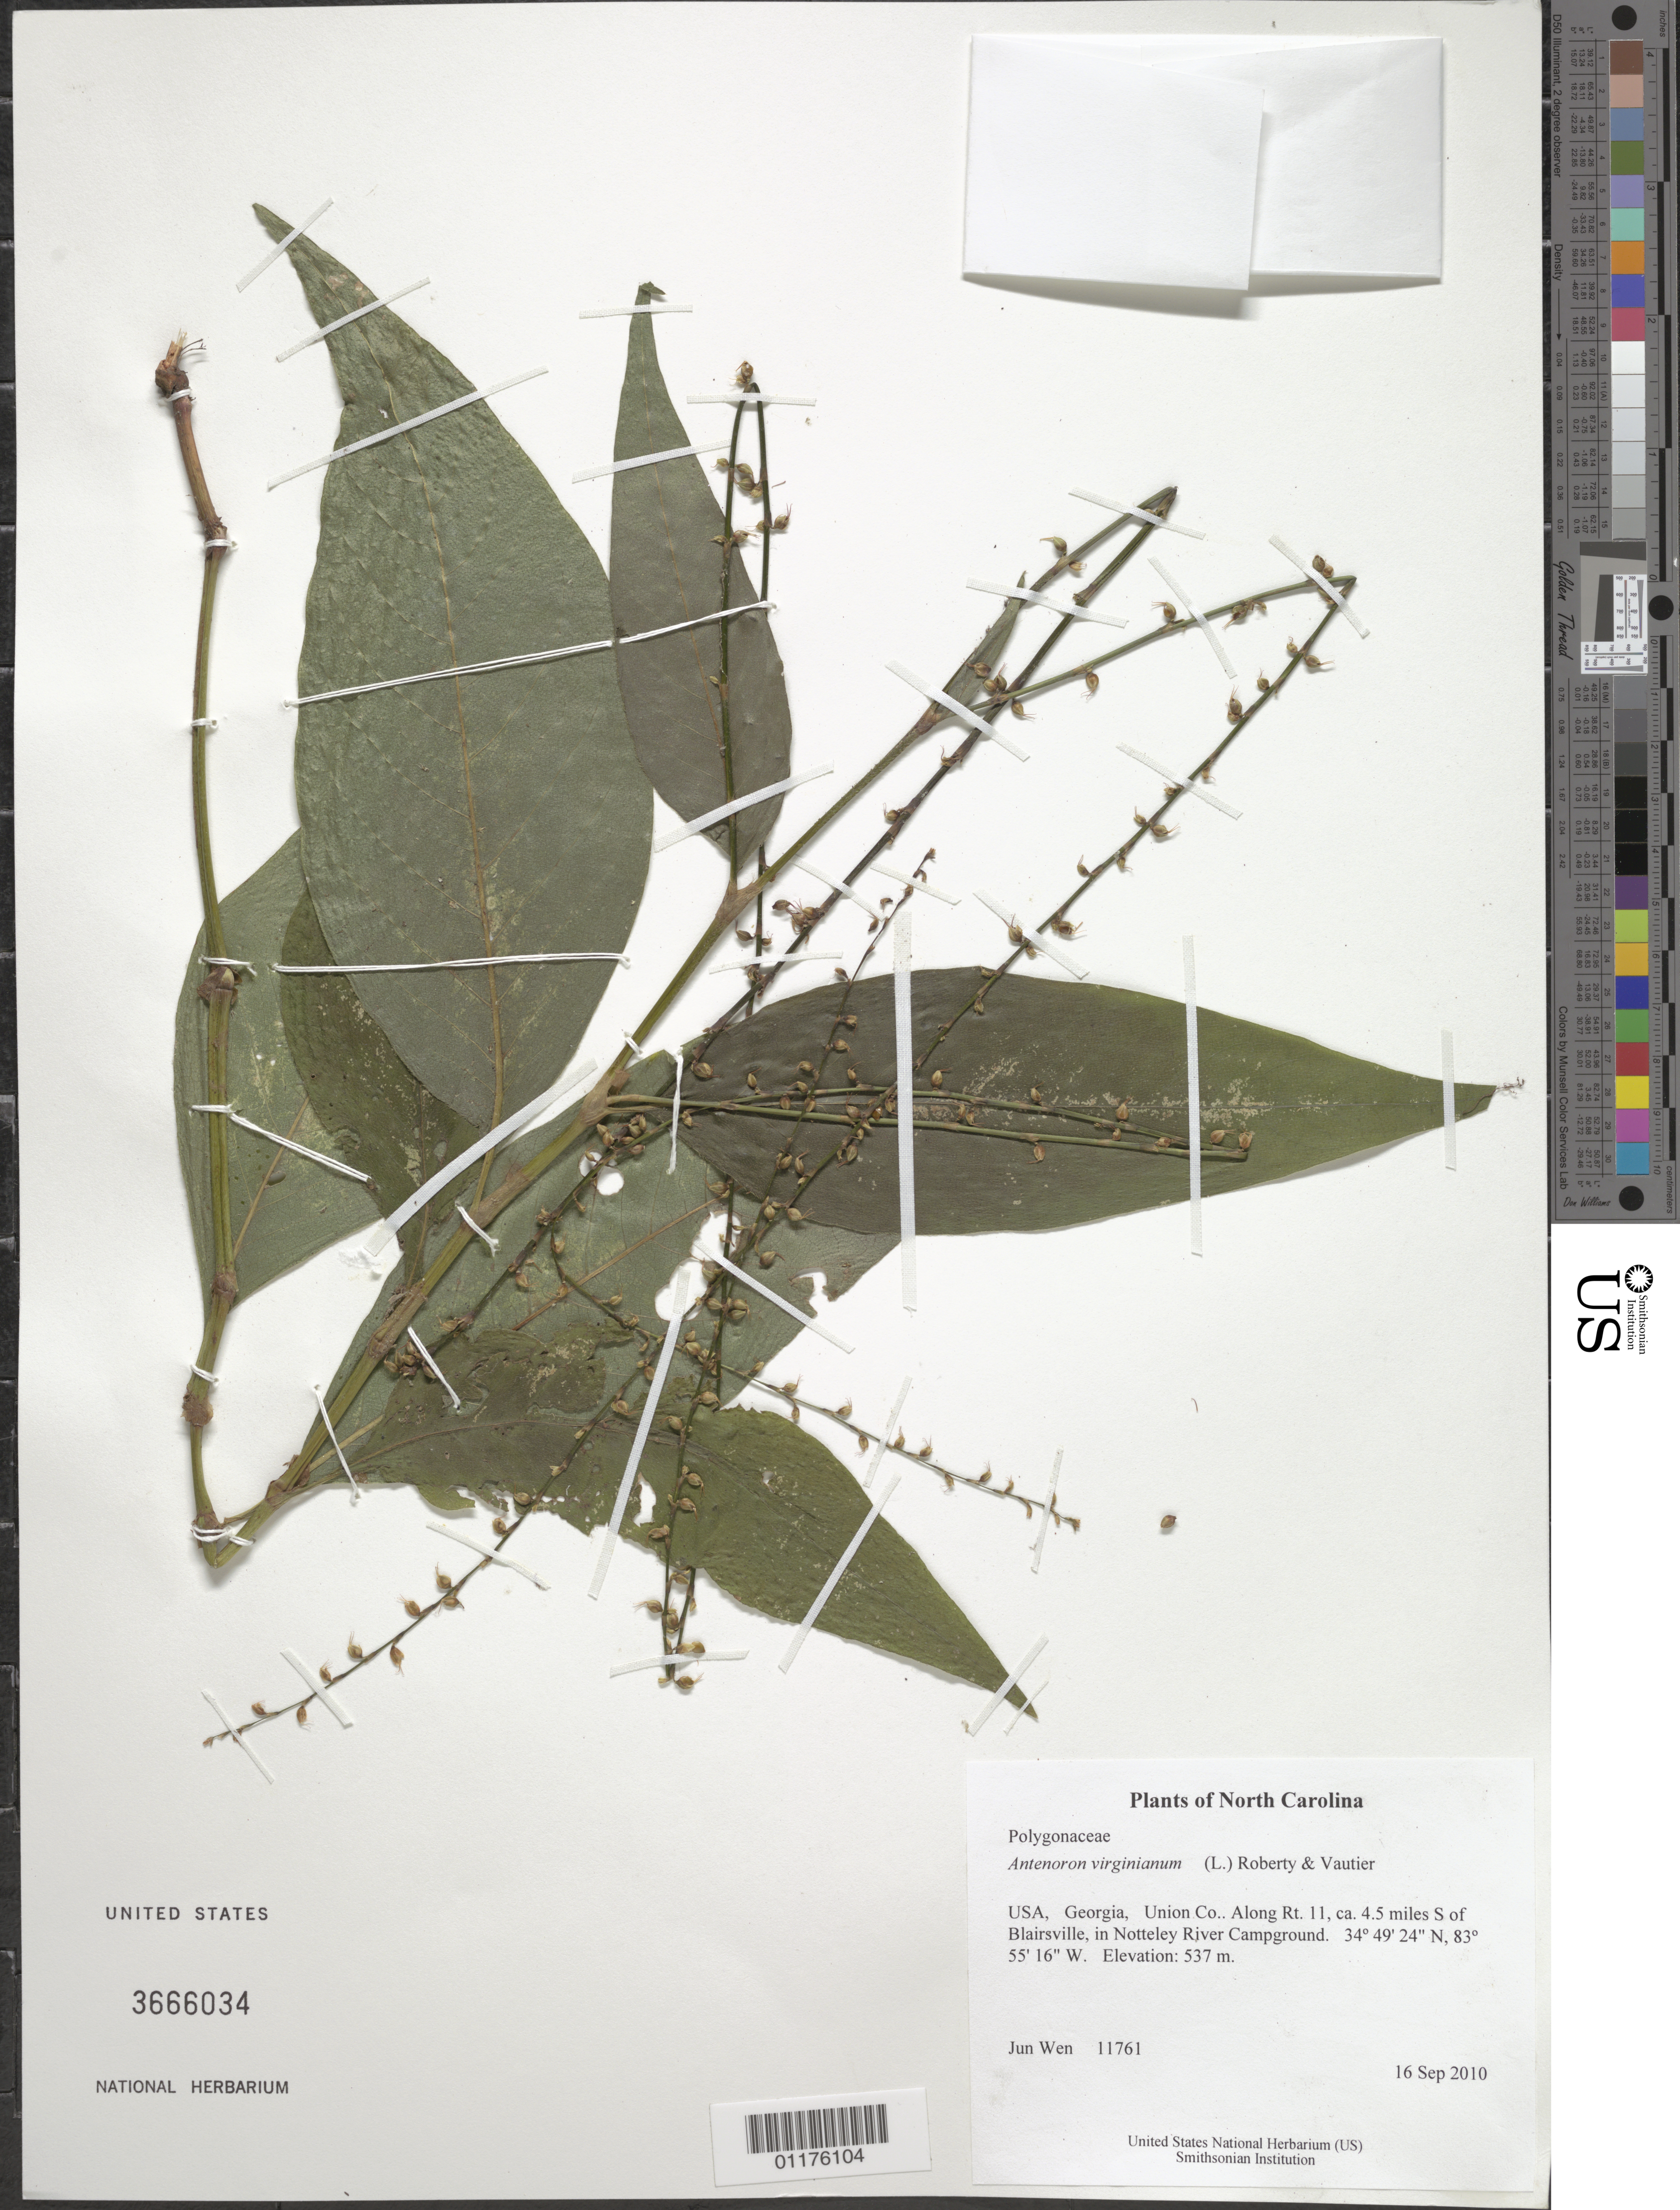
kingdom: Plantae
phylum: Tracheophyta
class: Magnoliopsida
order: Caryophyllales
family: Polygonaceae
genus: Persicaria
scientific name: Persicaria virginiana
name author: (L.) Gaertn.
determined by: Atha, D. E.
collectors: J. Wen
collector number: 11761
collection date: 2010-09-16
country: United States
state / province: Georgia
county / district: Union Co.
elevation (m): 537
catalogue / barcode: US 3666034